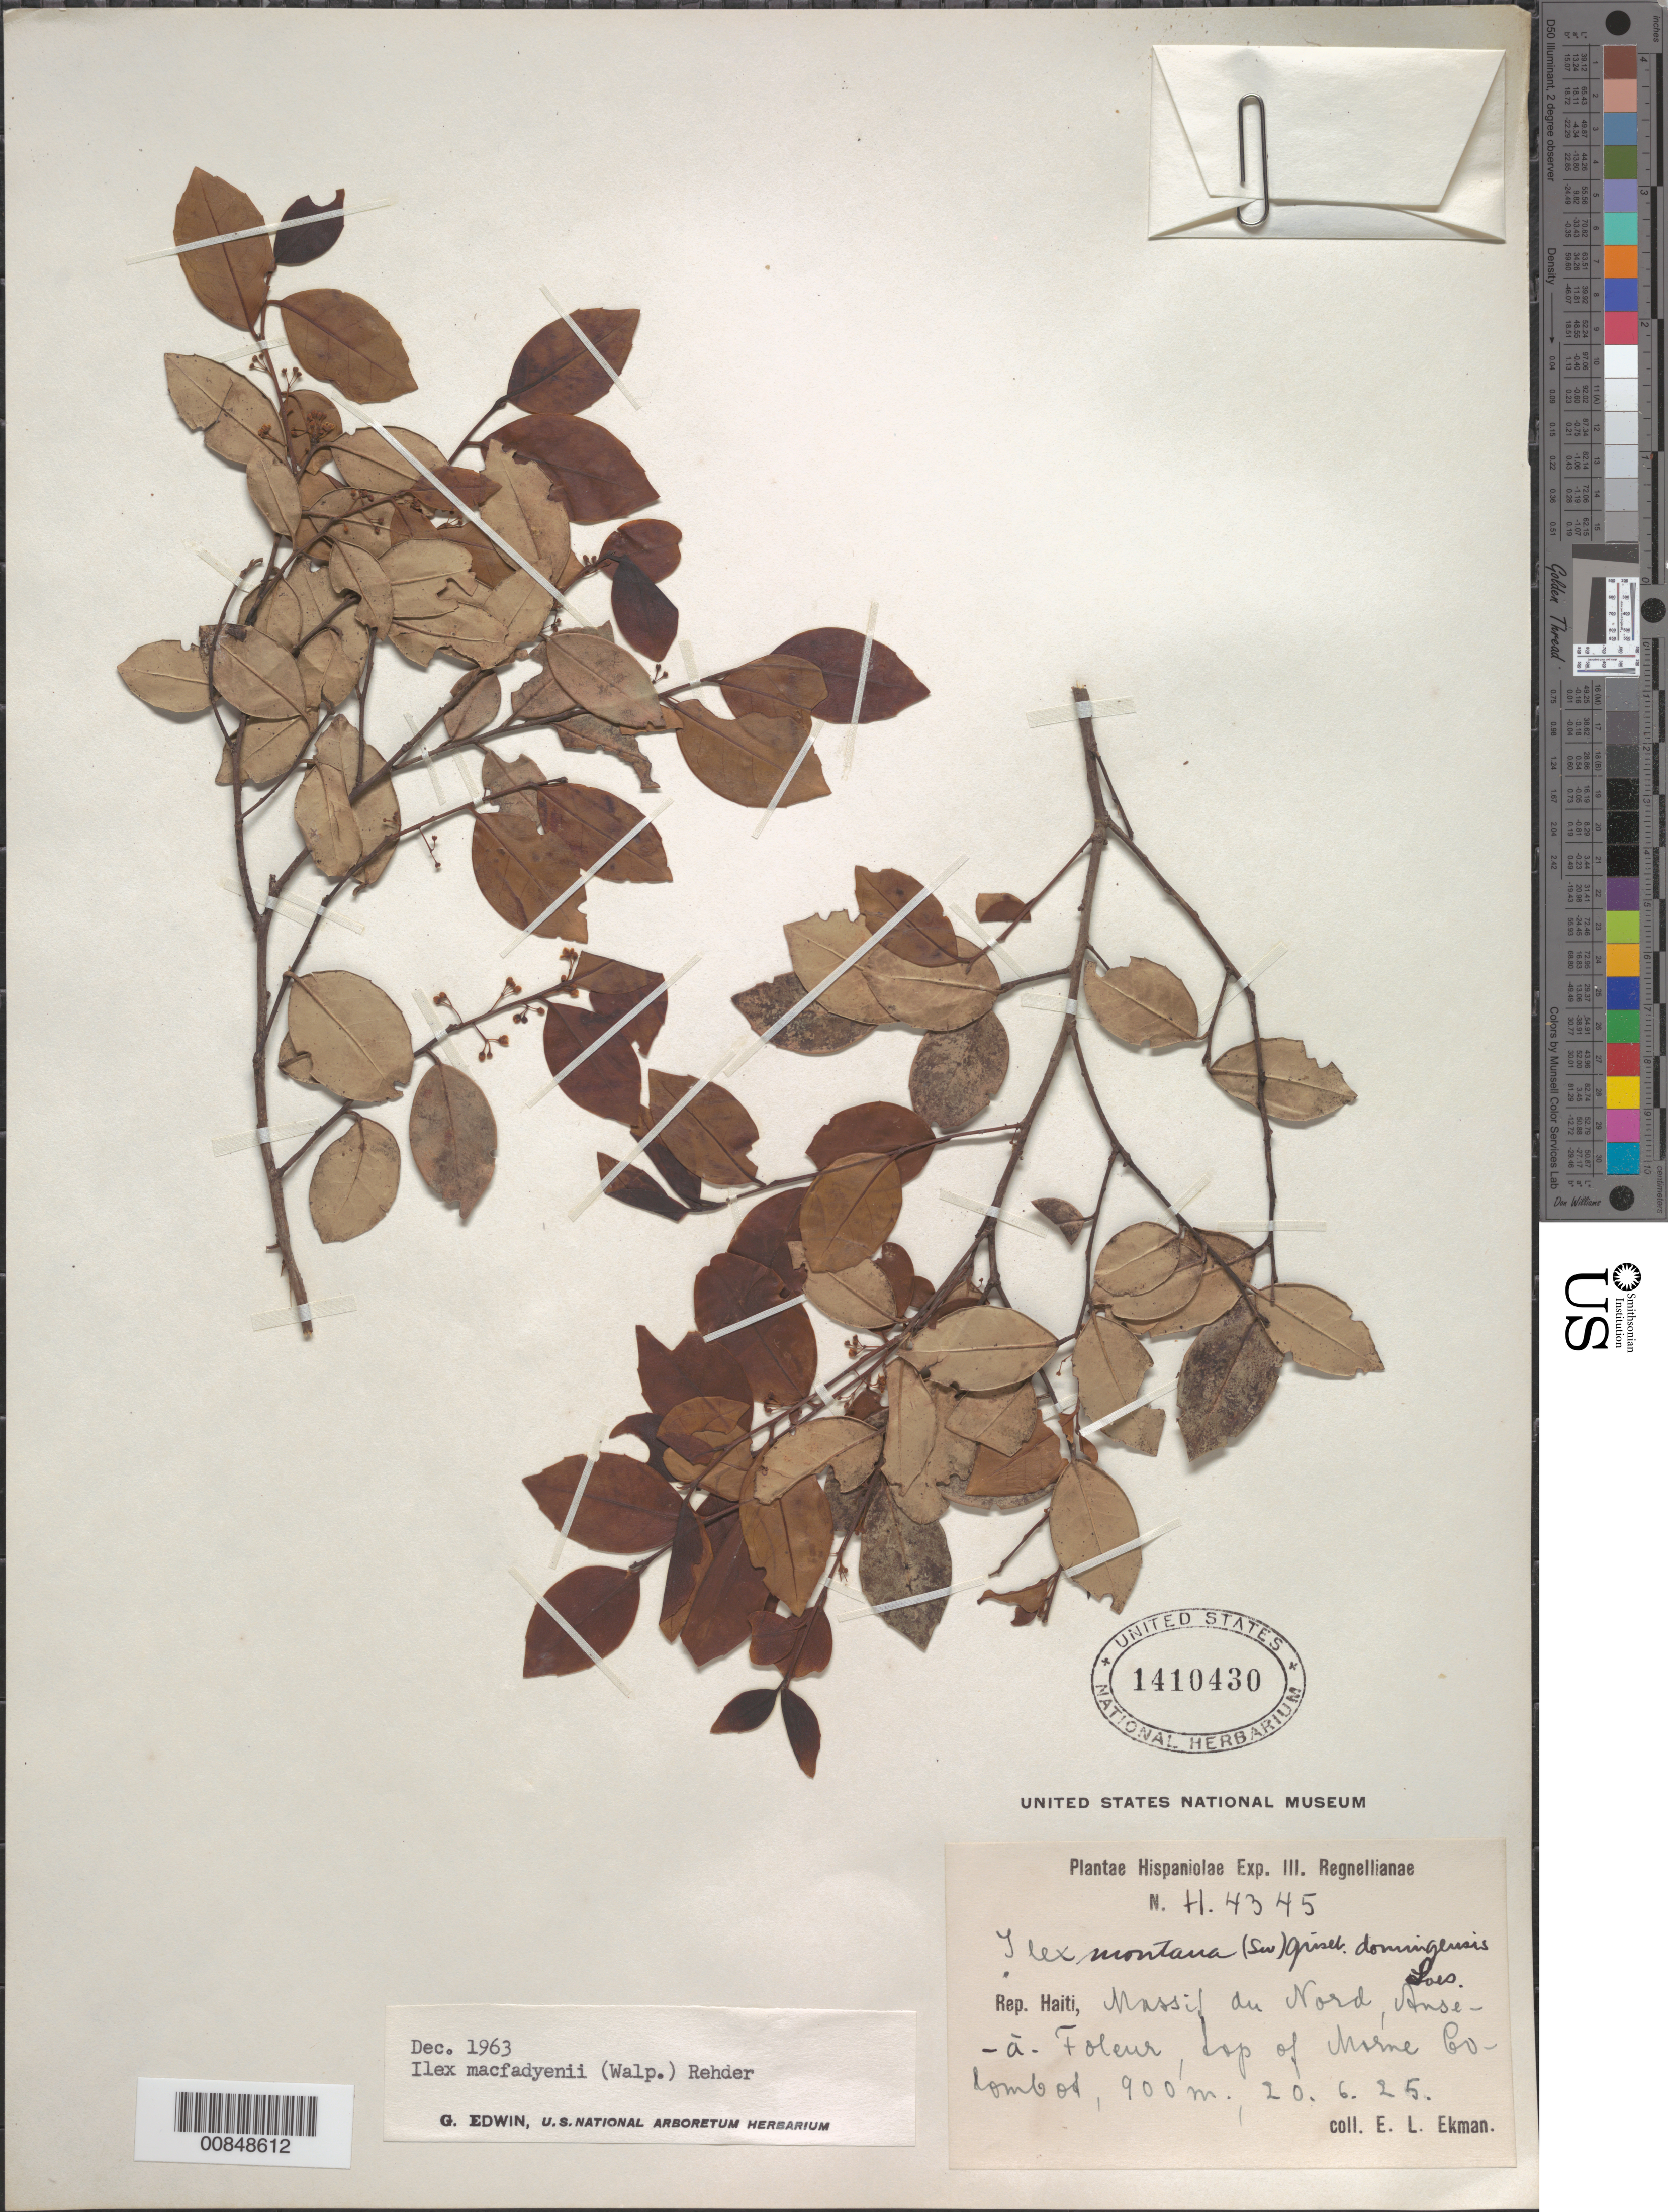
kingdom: Plantae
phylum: Tracheophyta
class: Magnoliopsida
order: Aquifoliales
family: Aquifoliaceae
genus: Ilex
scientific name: Ilex macfadyenii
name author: Rehder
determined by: Edwin, G.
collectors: E. L. Ekman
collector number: H 4345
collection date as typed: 20 Jun 1925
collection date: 1925-06-20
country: Haiti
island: Hispaniola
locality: Massif du Nord, Anse-à-Foleur, top of Morne "Colombot"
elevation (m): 900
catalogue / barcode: US 1410430